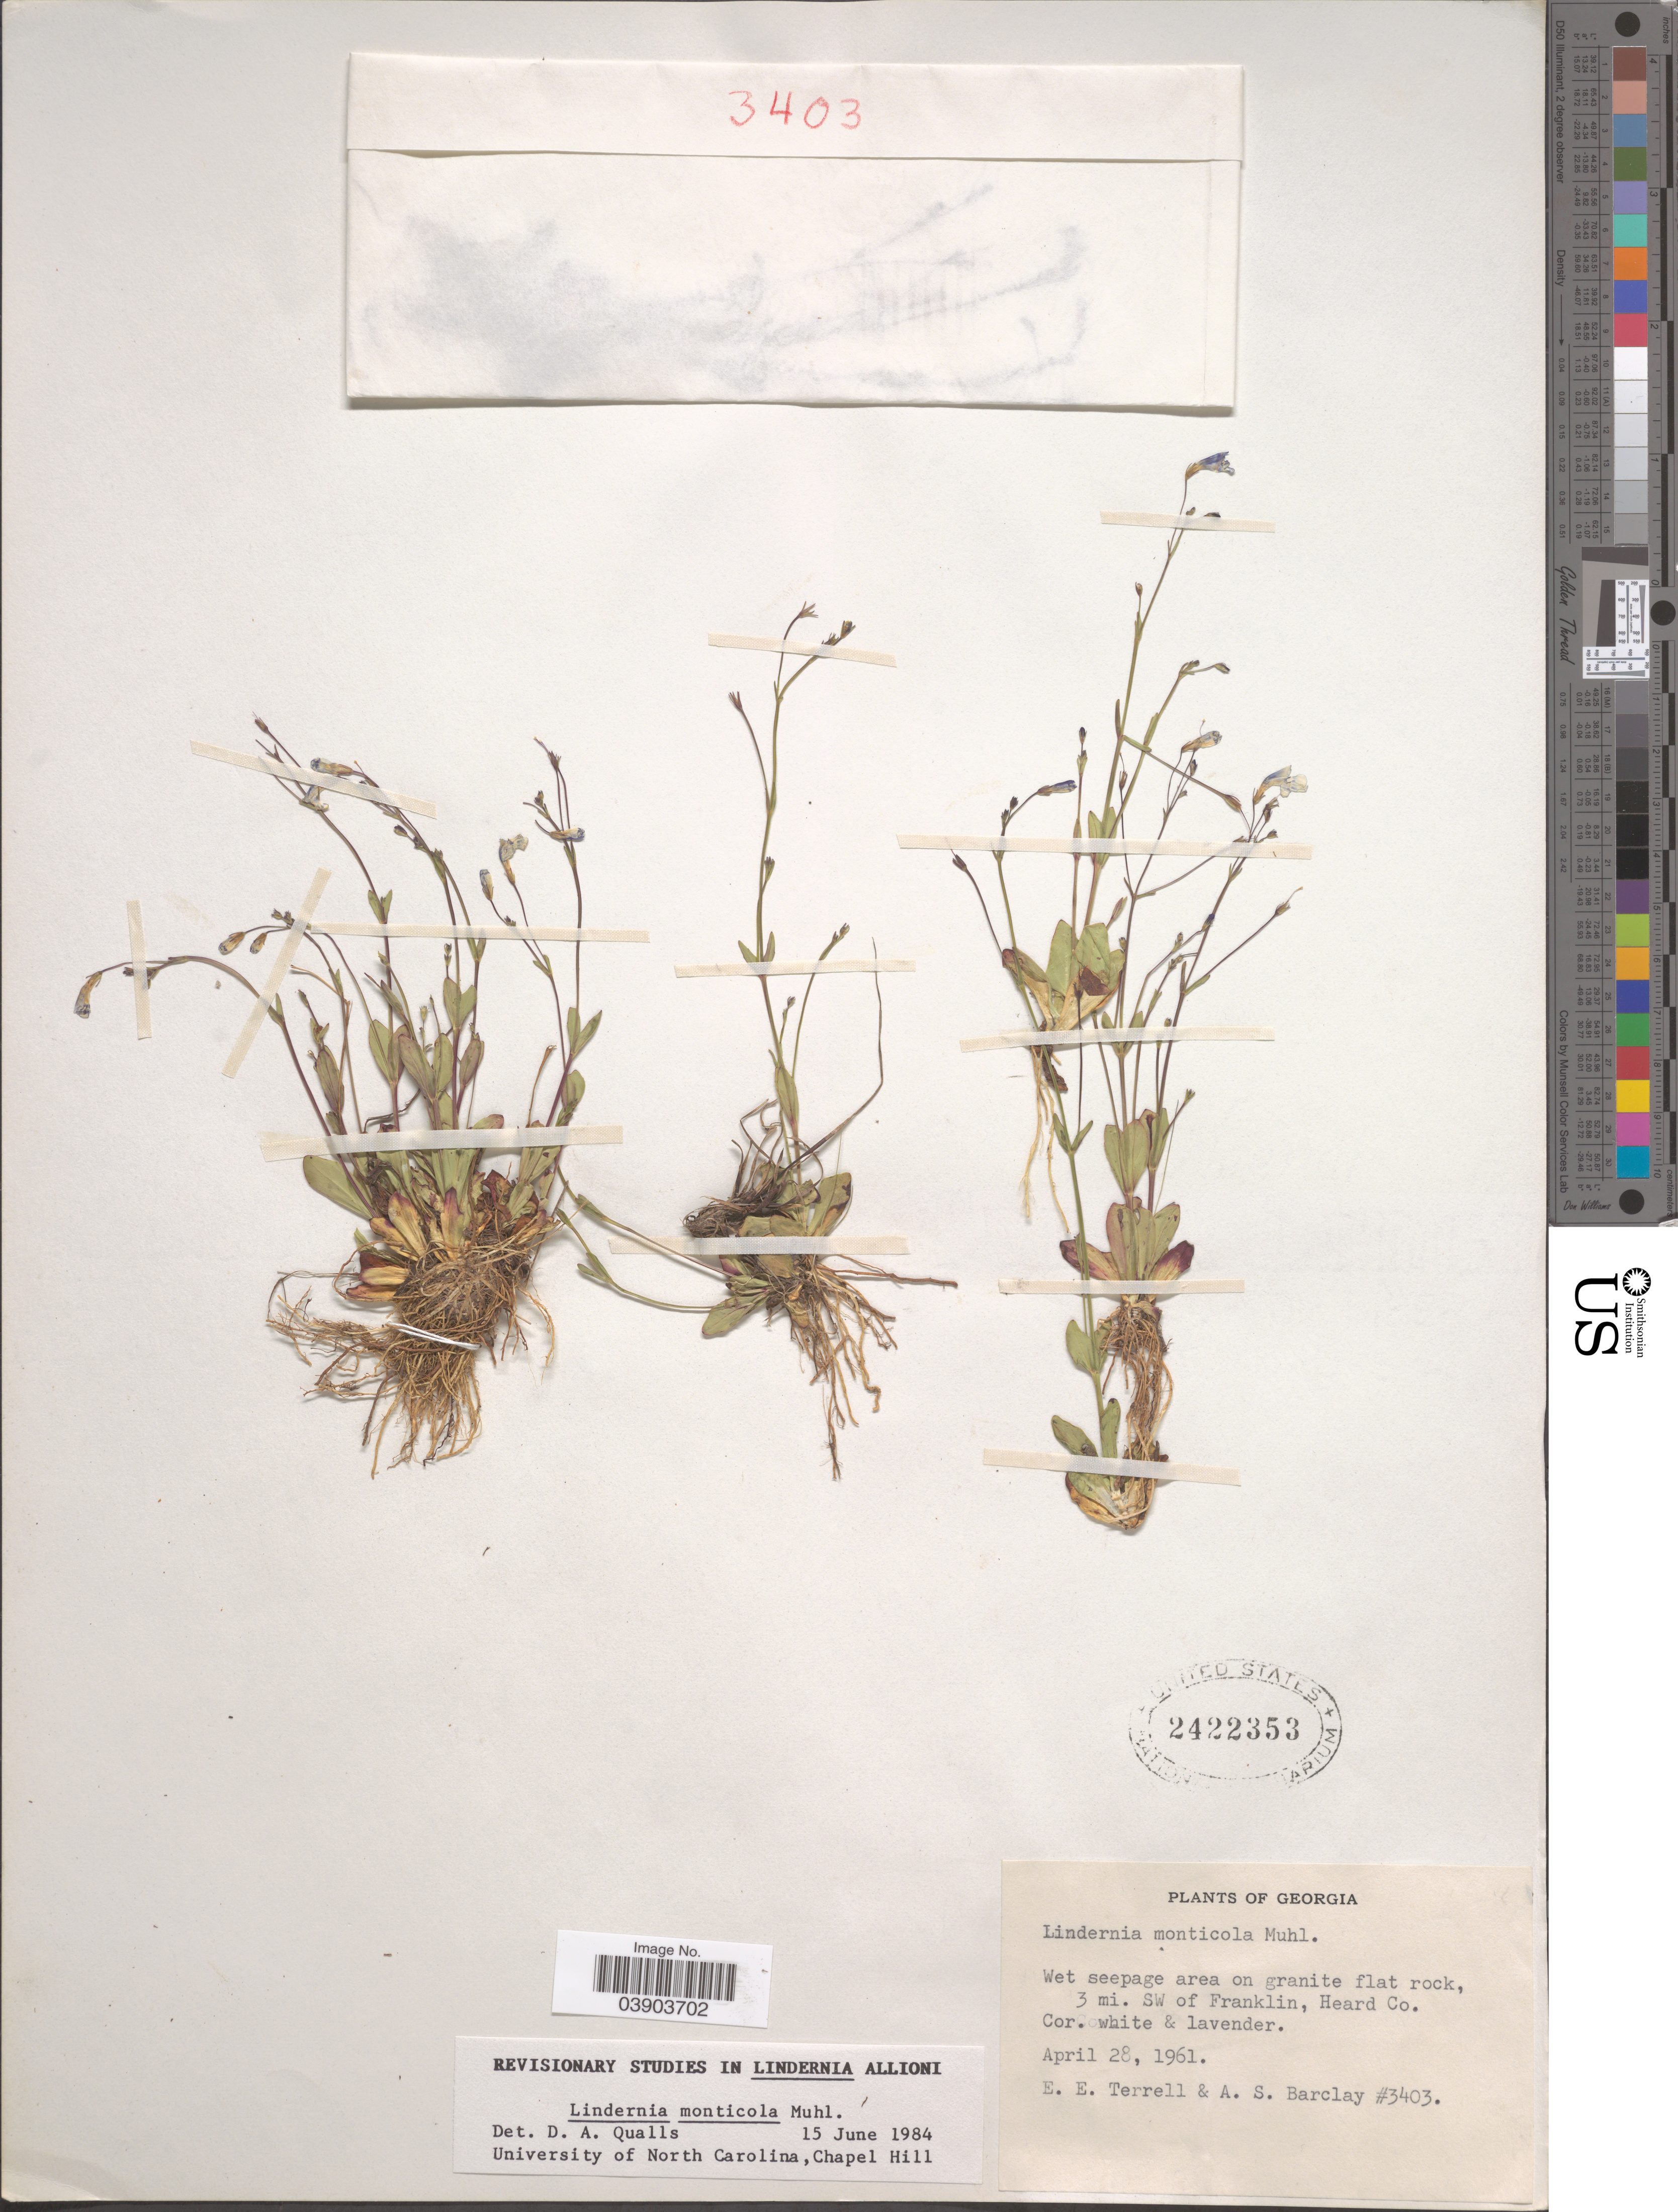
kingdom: Plantae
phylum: Tracheophyta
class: Magnoliopsida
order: Lamiales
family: Linderniaceae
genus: Lindernia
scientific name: Lindernia monticola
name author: Nutt.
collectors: E. E. Terrell & A. S. Barclay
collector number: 3403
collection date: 1961-04-28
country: United States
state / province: Georgia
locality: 3 mi. SW of Franklin, Heard Co.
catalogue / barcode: US 2422353